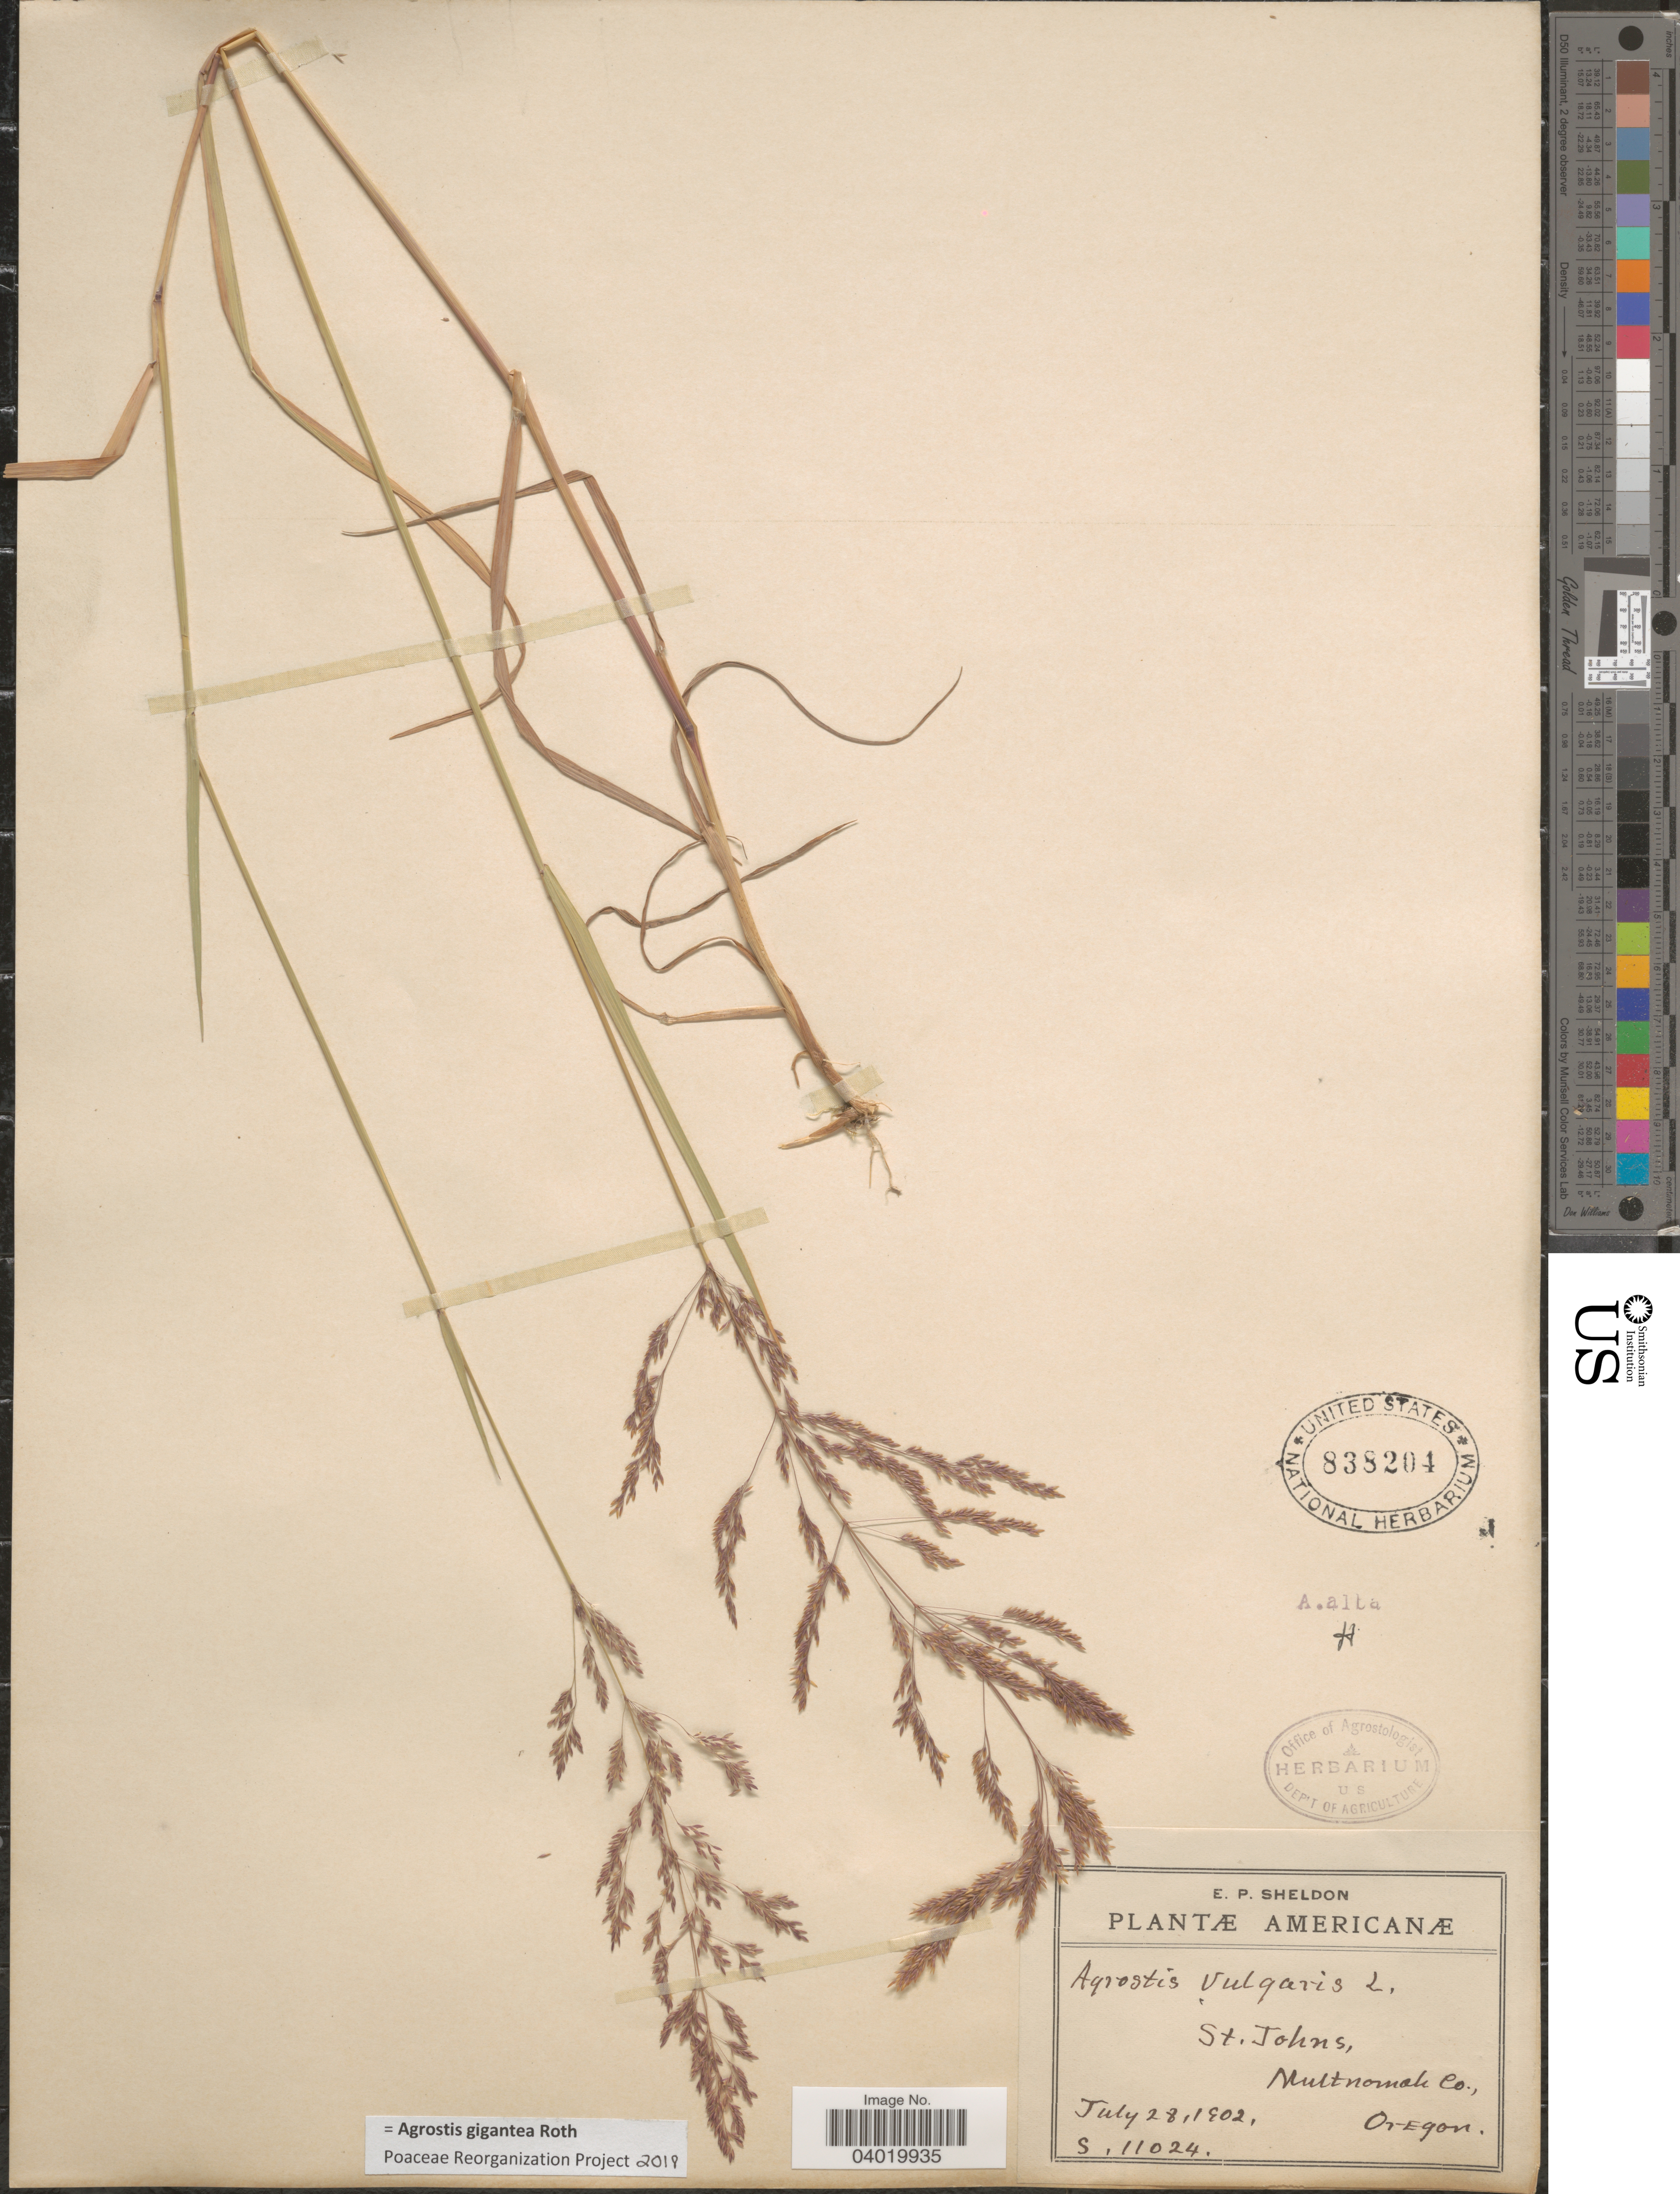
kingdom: Plantae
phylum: Tracheophyta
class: Liliopsida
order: Poales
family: Poaceae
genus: Agrostis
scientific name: Agrostis gigantea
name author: Roth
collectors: E. P. Sheldon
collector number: S.11024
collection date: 1902-07-28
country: United States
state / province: Oregon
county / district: Multnomah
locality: St. Johns, Multnomah Co.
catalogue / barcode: US 838204